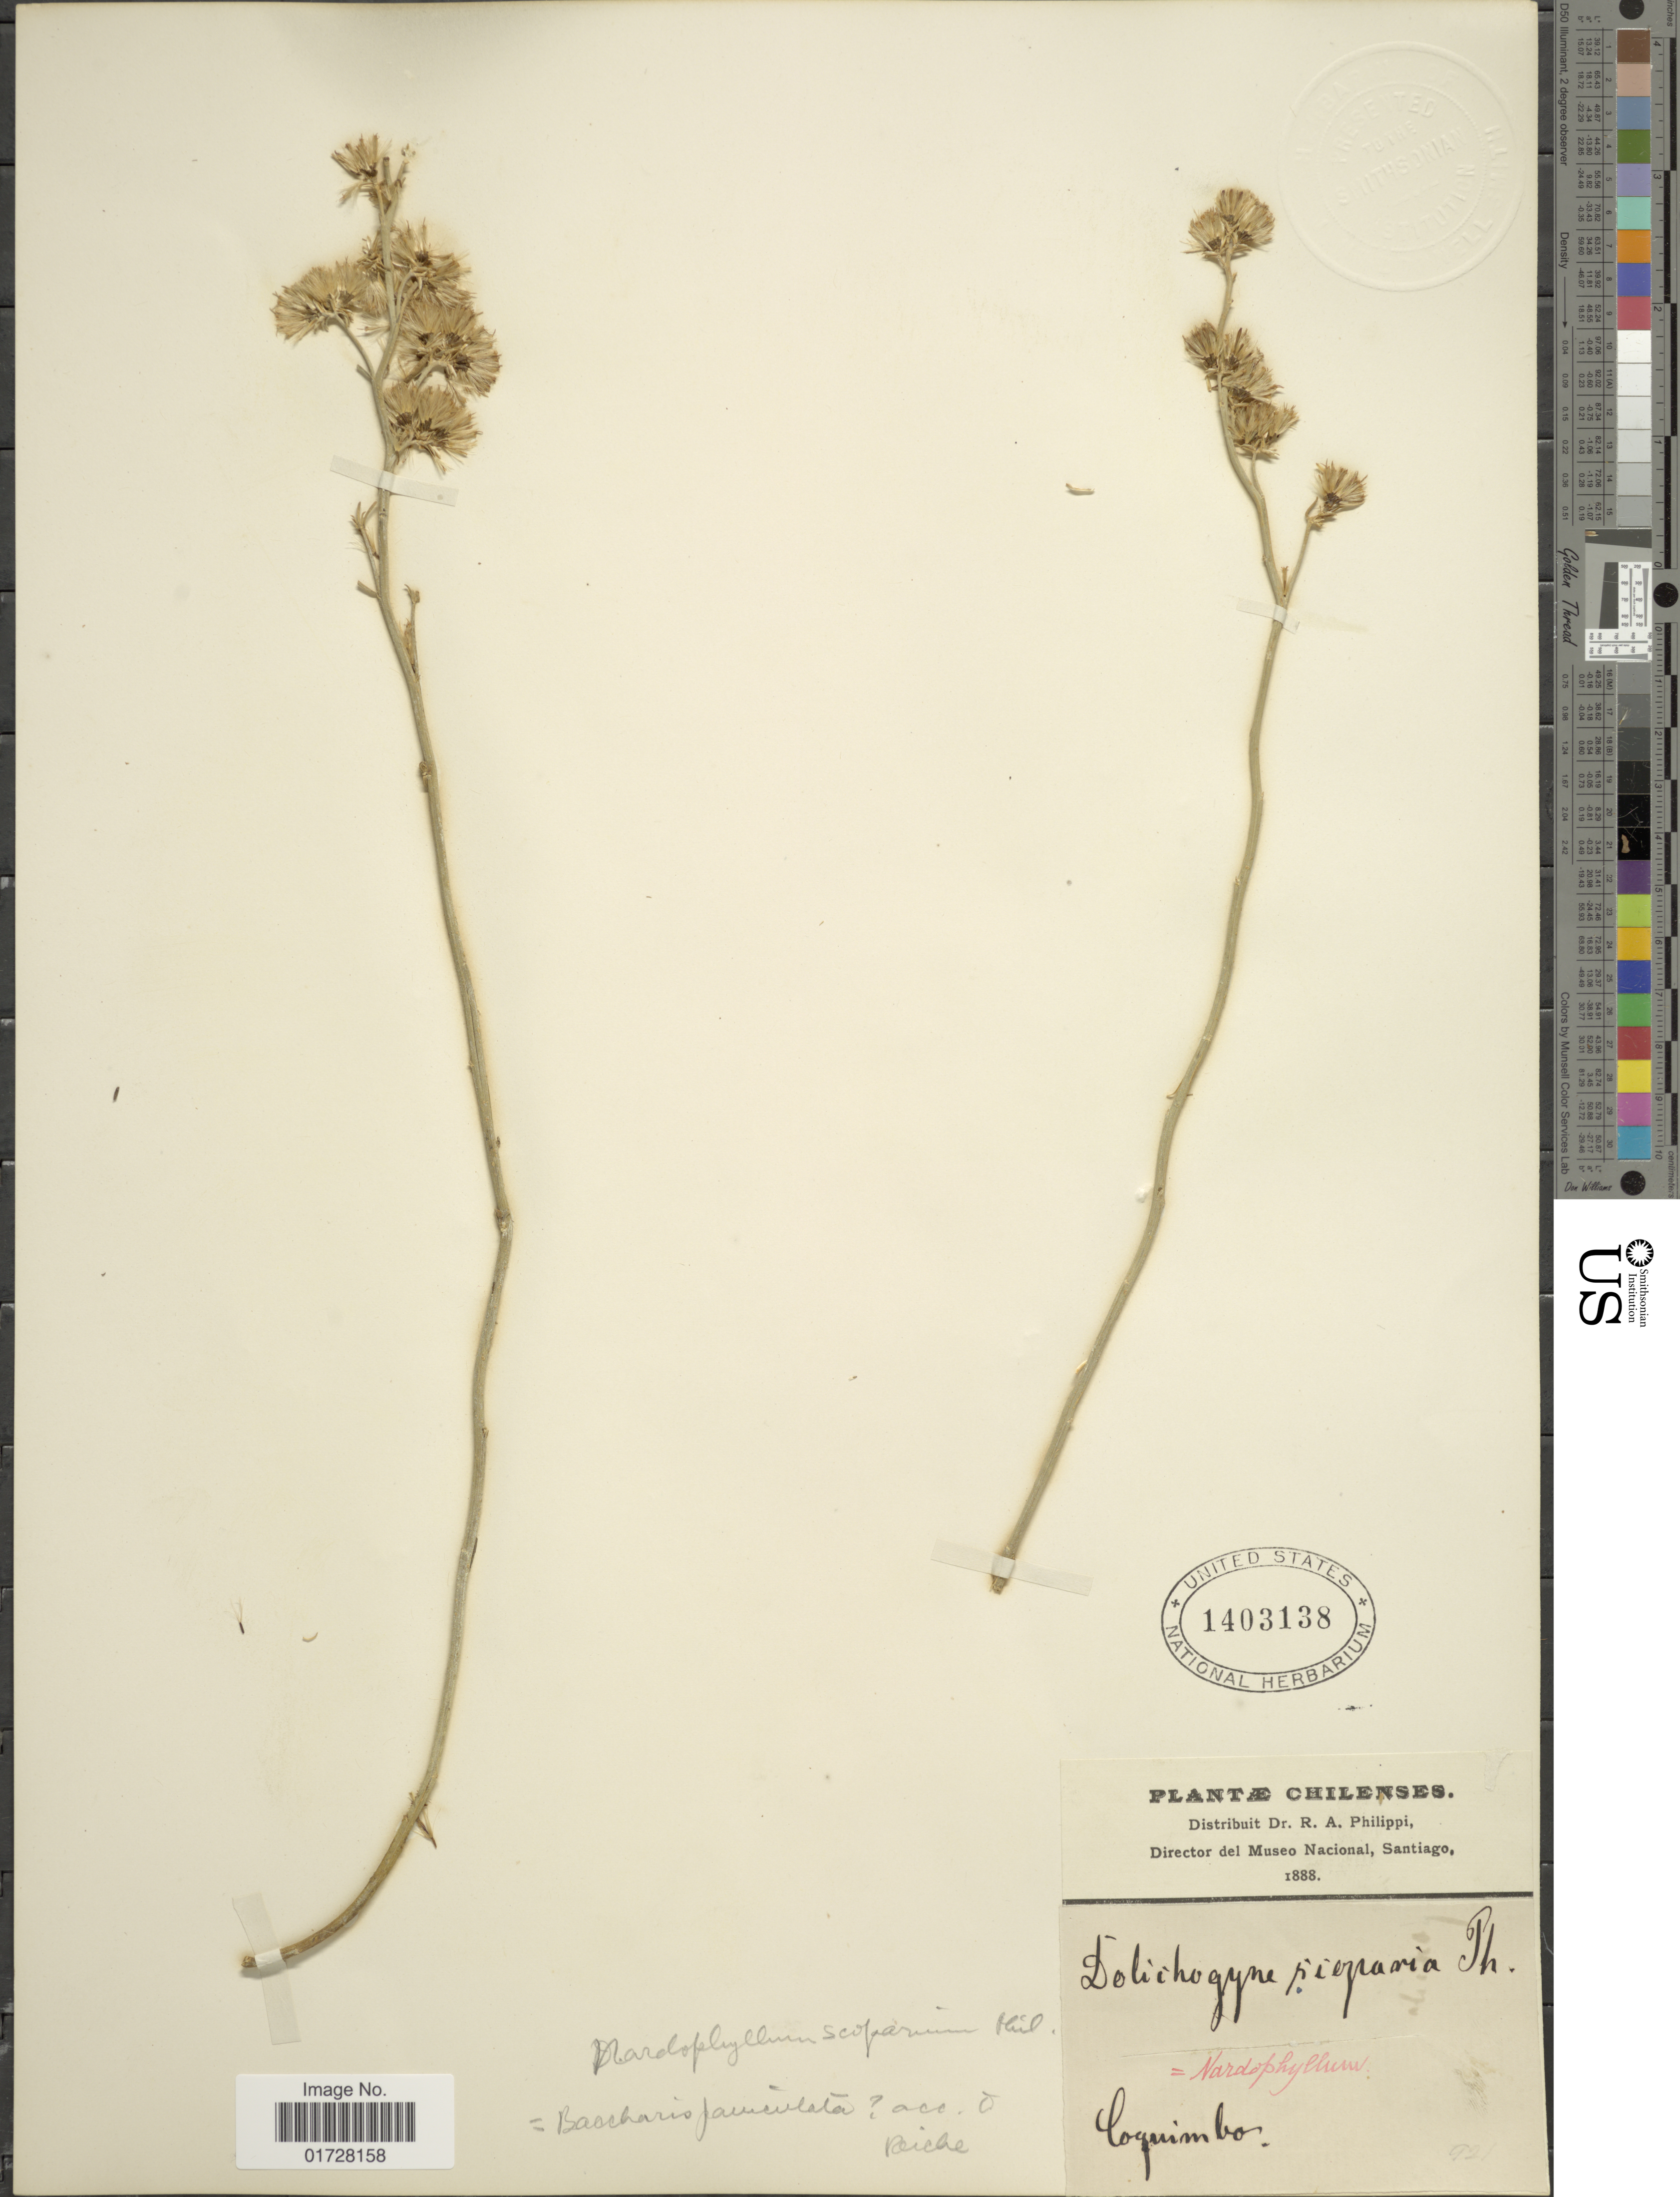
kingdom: Plantae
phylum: Tracheophyta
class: Magnoliopsida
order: Asterales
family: Asteraceae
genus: Baccharis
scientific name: Baccharis paniculata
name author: DC.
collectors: R. A. Philippi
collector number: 921?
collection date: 1888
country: Chile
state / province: Coquimbo (IV)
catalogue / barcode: US 1403138